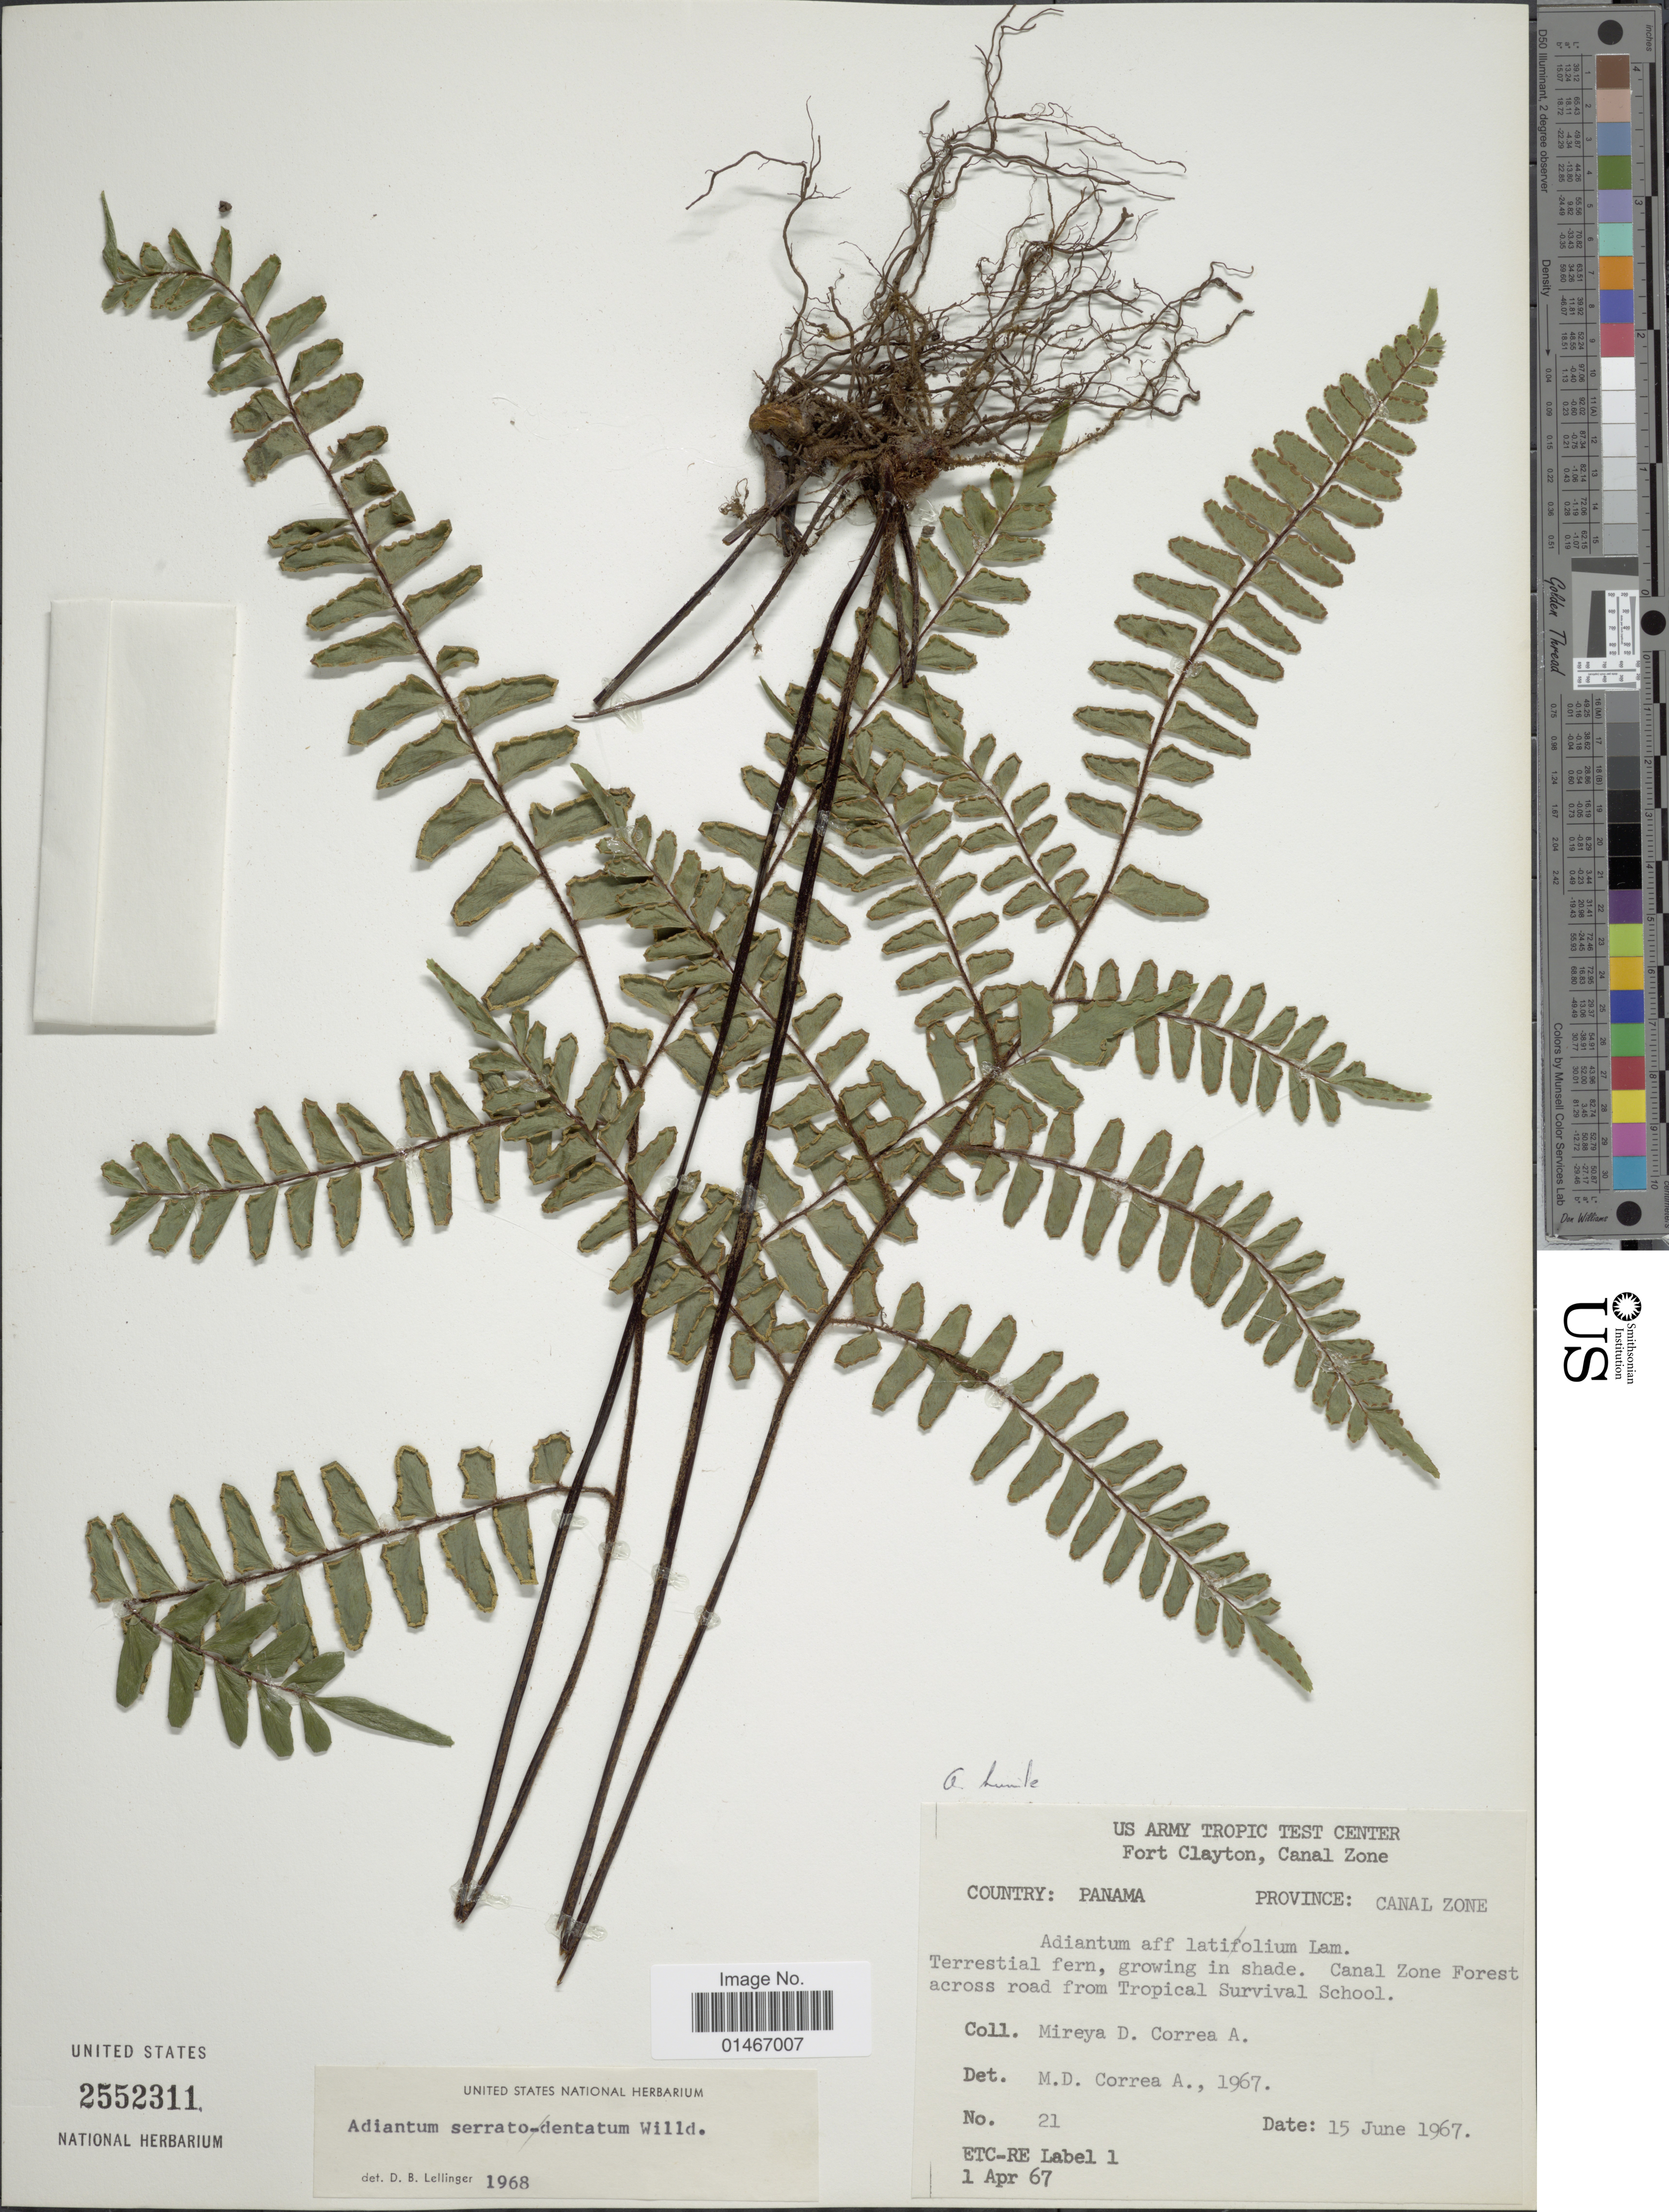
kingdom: Plantae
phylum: Tracheophyta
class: Polypodiopsida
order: Polypodiales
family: Pteridaceae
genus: Adiantum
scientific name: Adiantum killipii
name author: Maxon & Weath.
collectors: M. D. Corrêa-A.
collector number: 21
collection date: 1967-06-15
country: Panama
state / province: Colón / Panamá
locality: Province: Canal Zone. Canal Zone Forest across road from Tropical Survival School.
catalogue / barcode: US 2552311